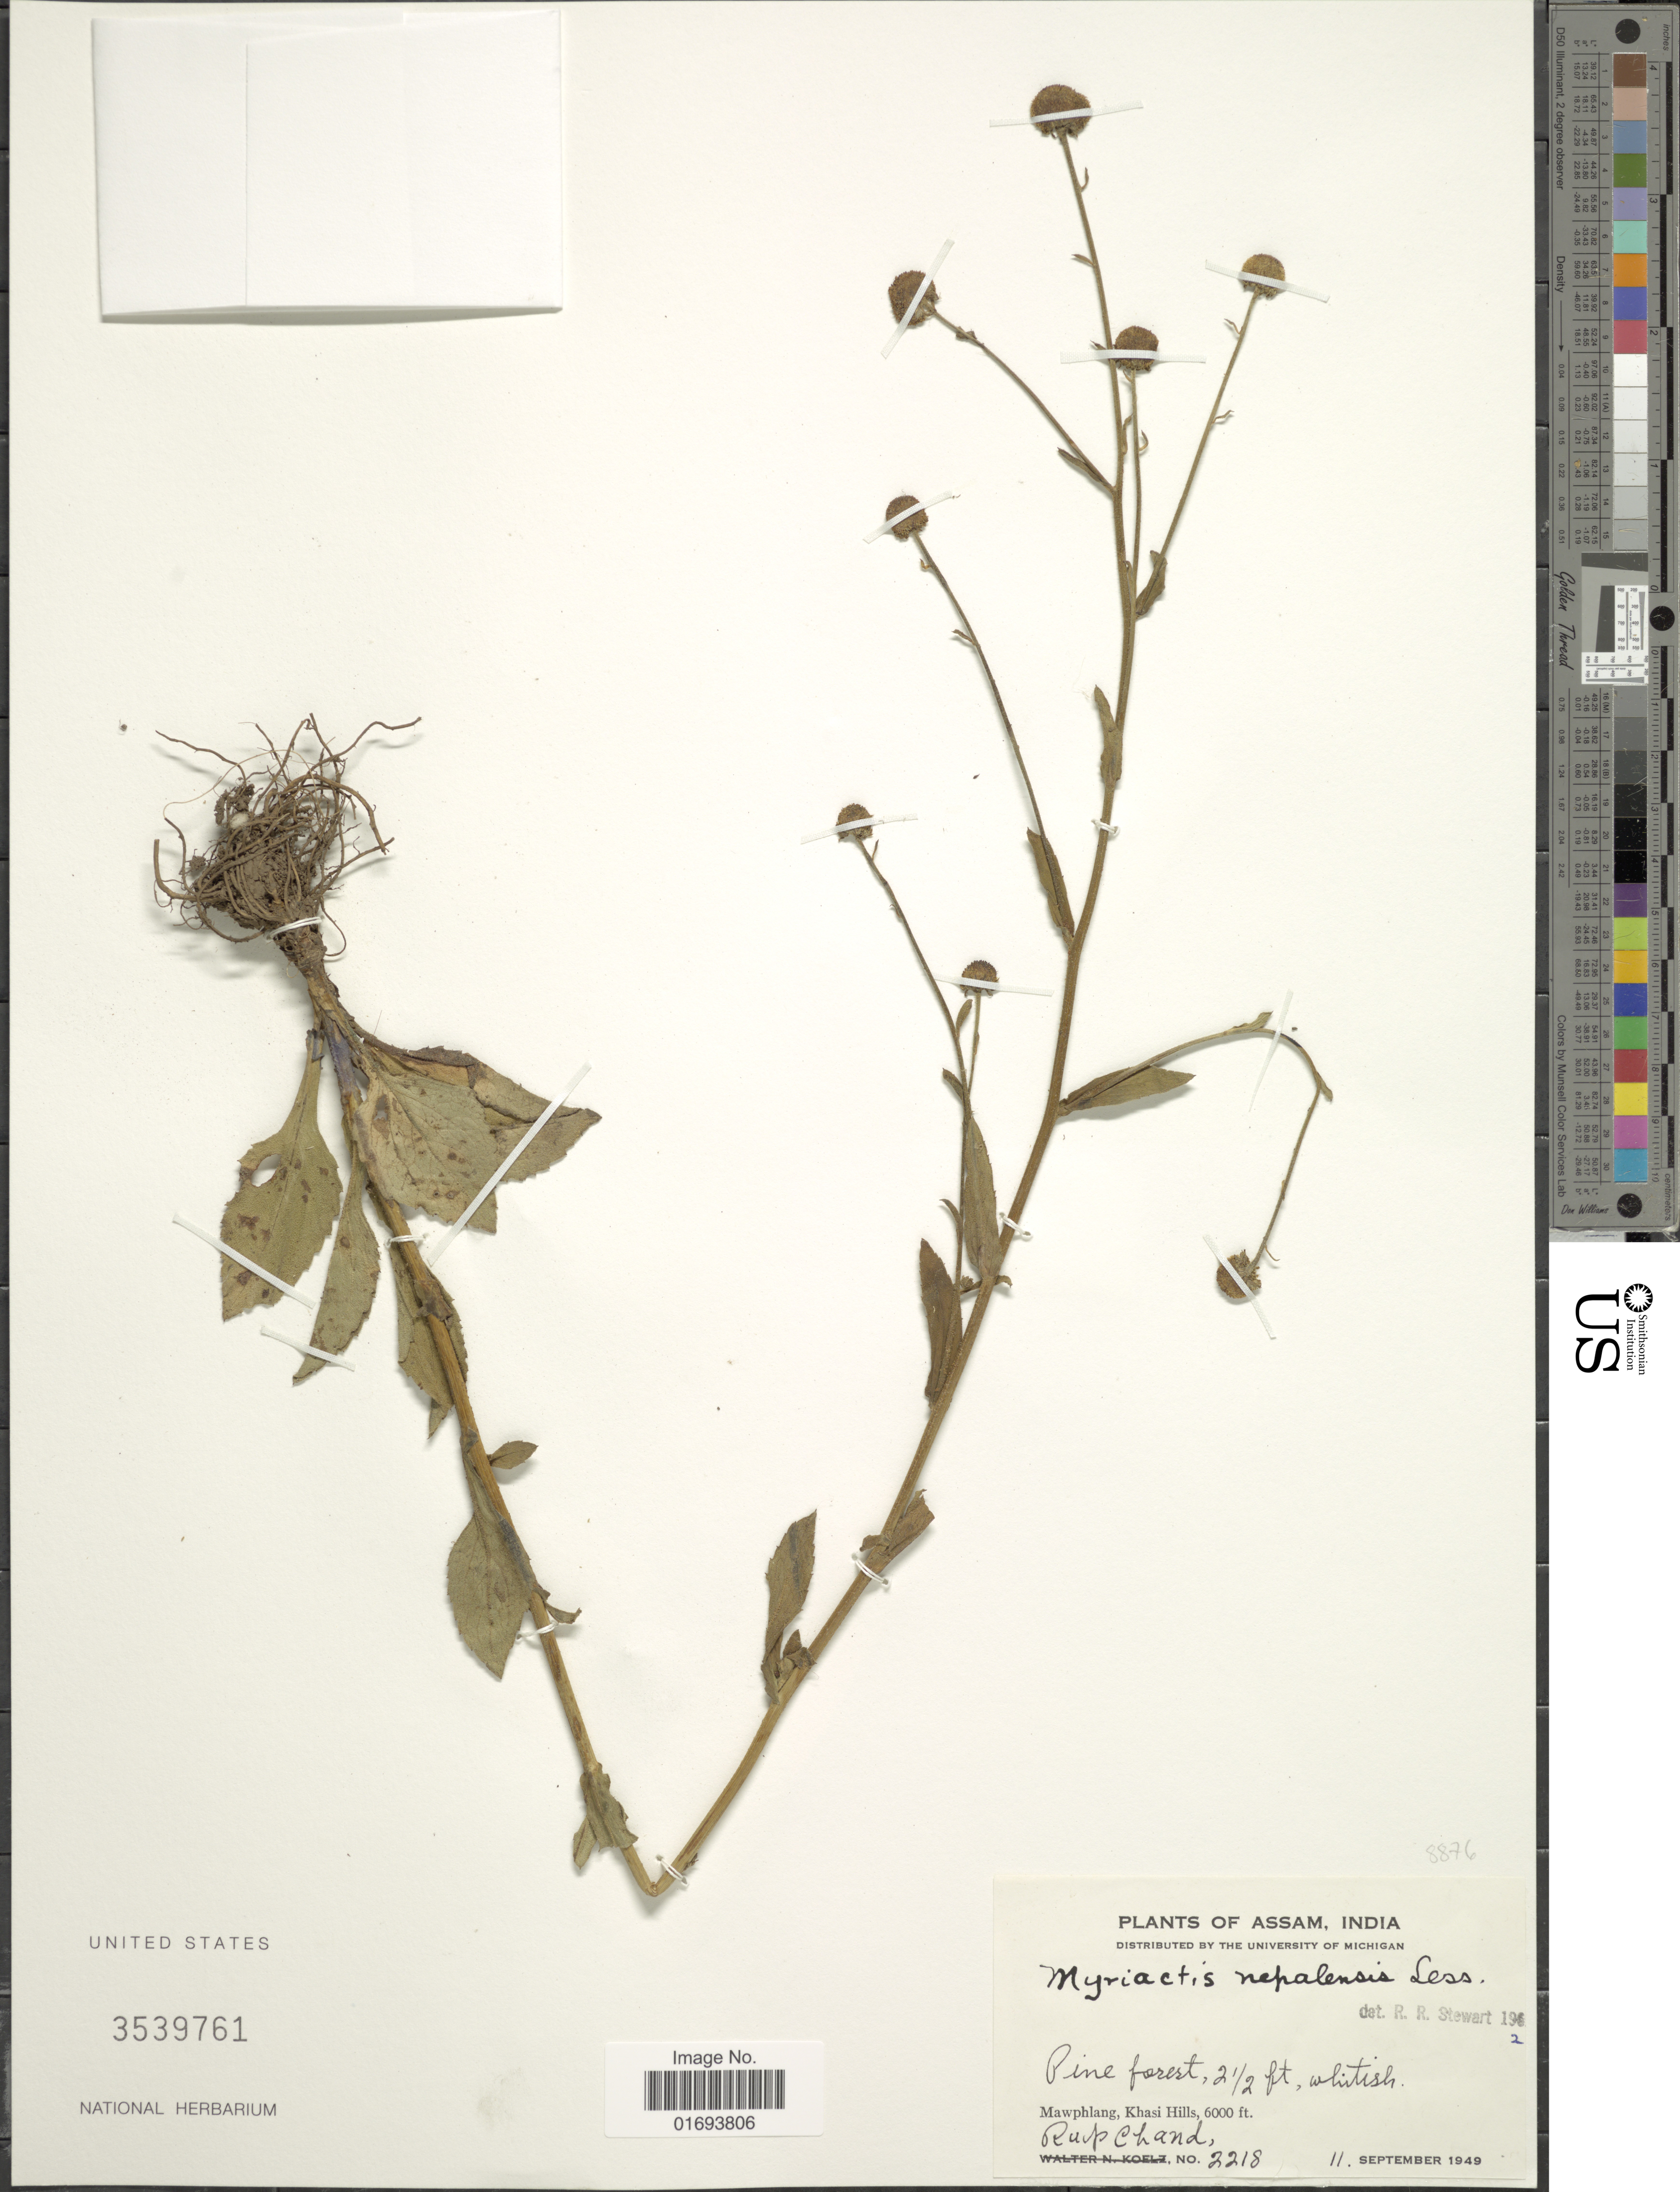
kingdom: Plantae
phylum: Tracheophyta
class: Magnoliopsida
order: Asterales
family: Asteraceae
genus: Myriactis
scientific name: Myriactis nepalensis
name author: Less.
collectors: R. Chand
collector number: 2218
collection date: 1949-09-11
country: India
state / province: Meghalaya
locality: Assam, India. Mawphlang, Khasi Hills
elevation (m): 1829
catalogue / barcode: US 3539761